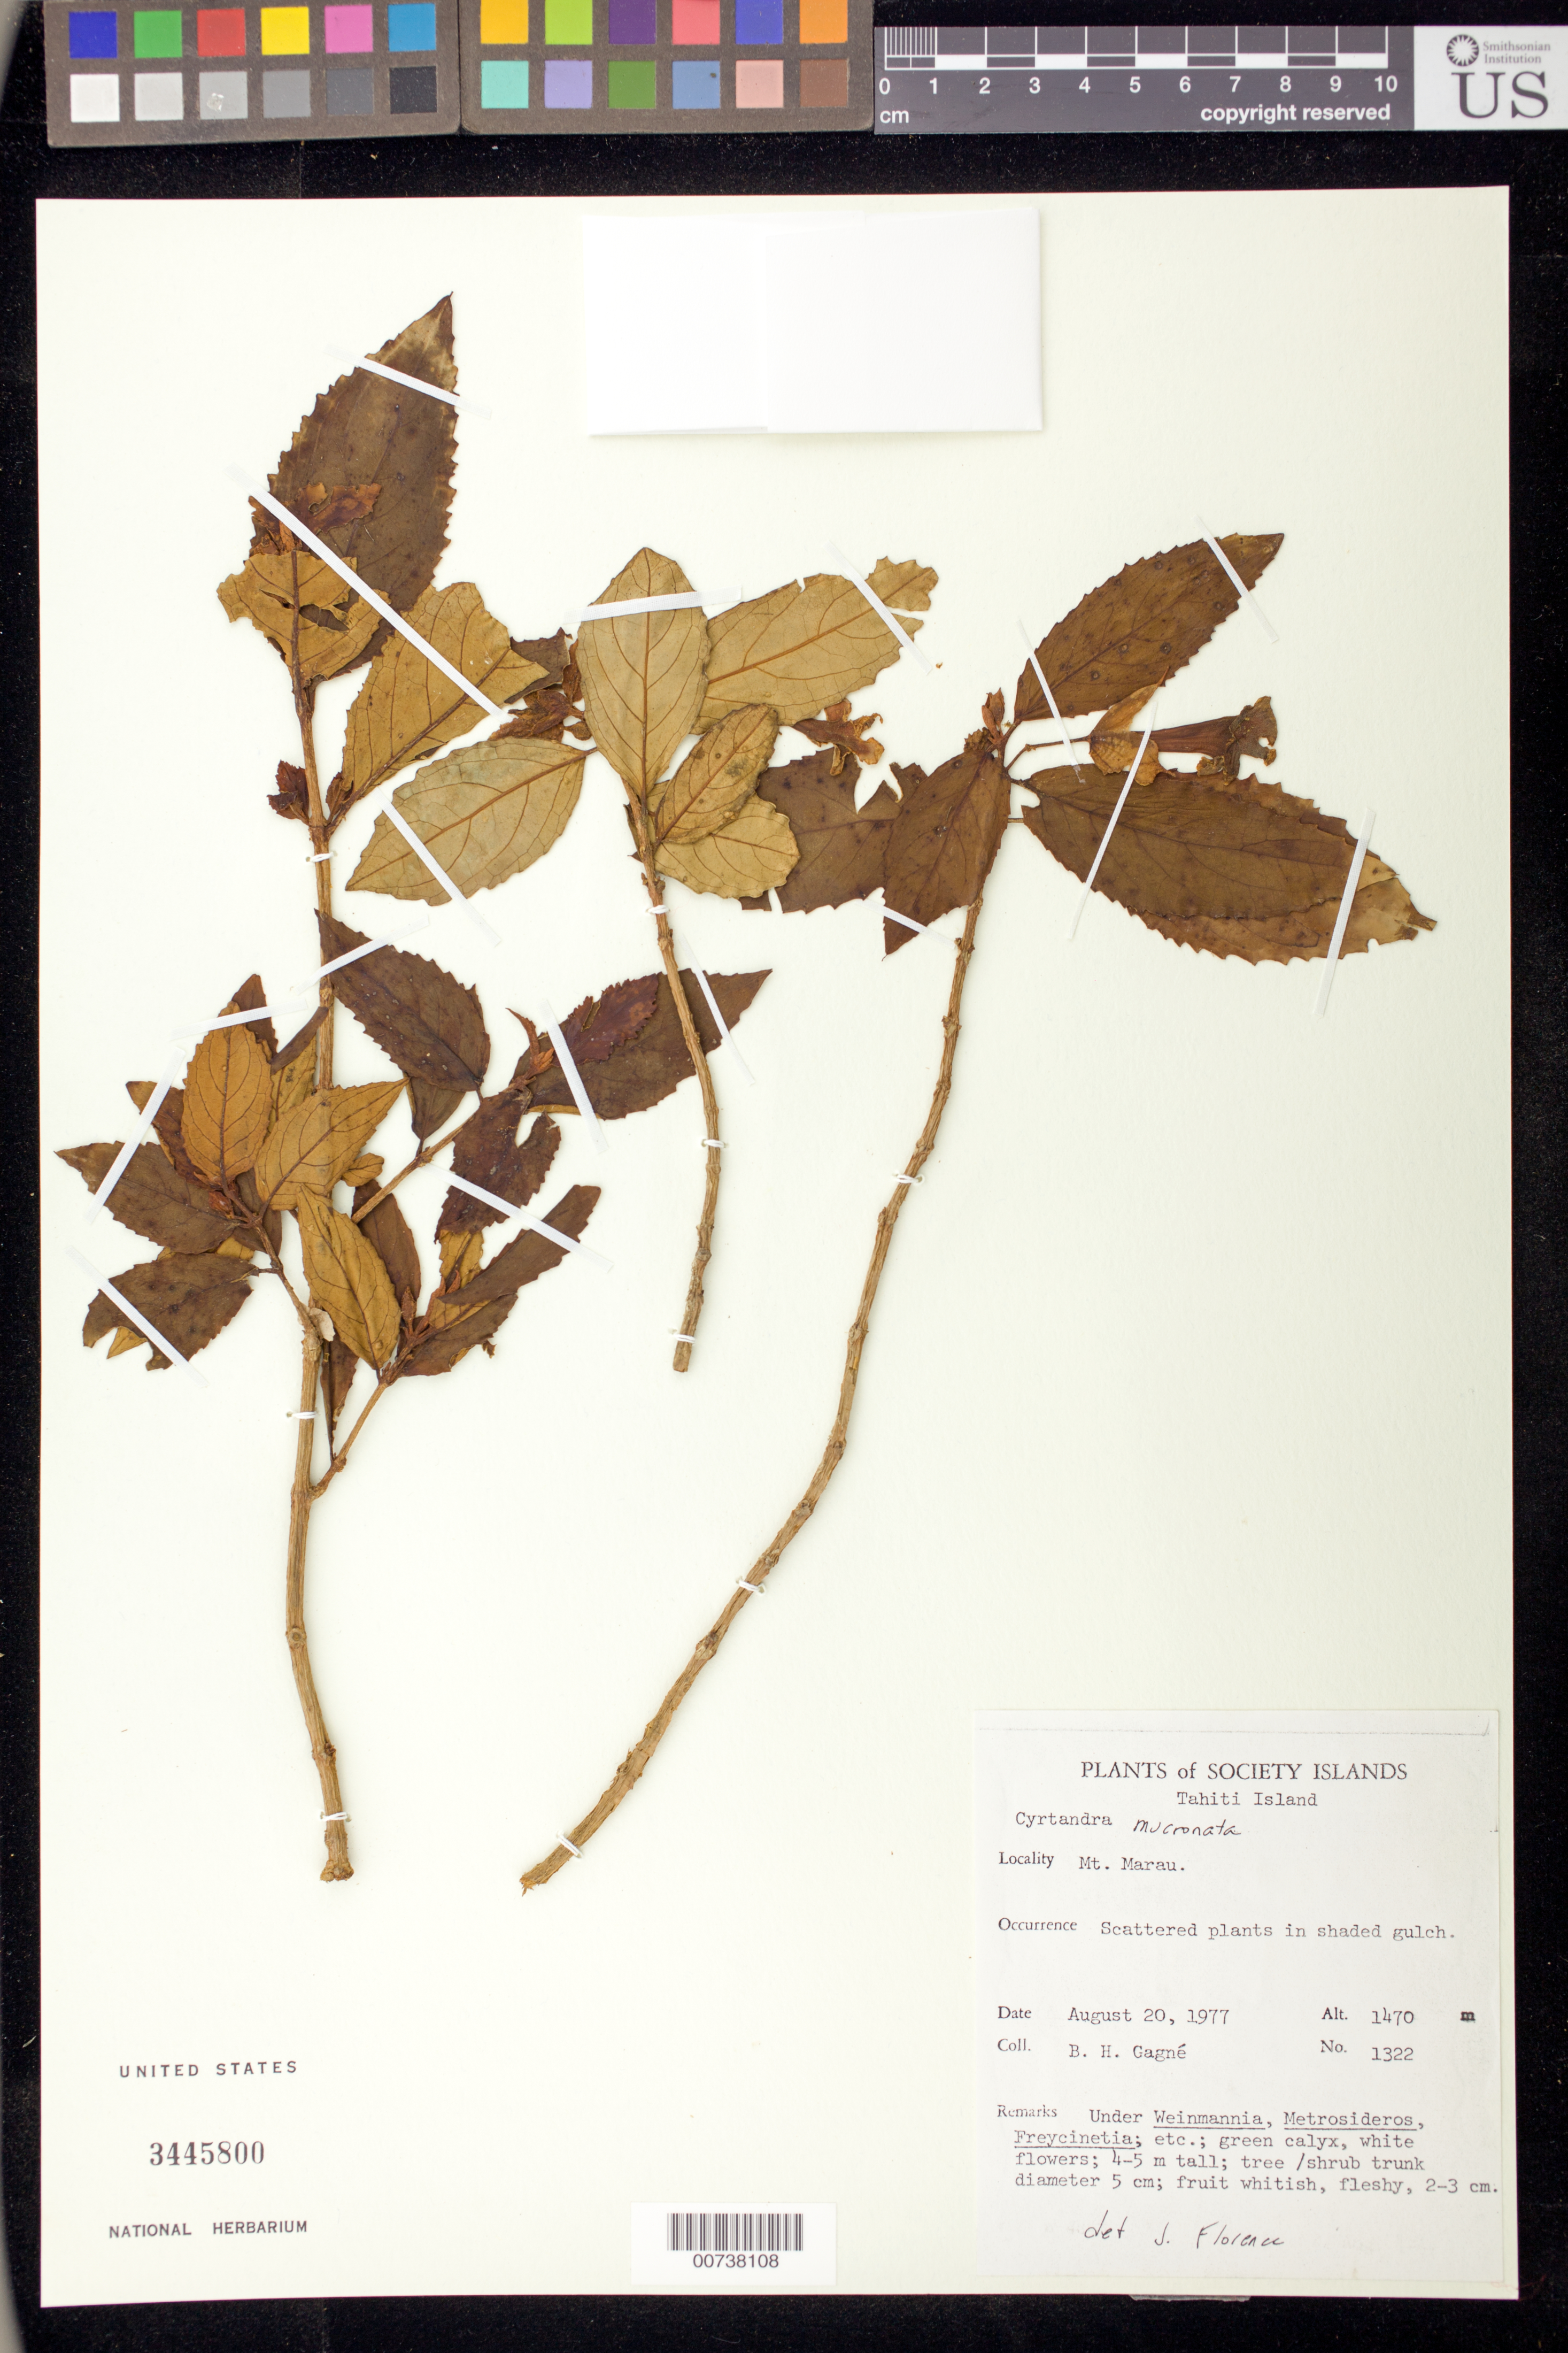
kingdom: Plantae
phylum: Tracheophyta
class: Magnoliopsida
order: Lamiales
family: Gesneriaceae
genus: Cyrtandra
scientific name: Cyrtandra mucronata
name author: Nadeaud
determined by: Florence, J.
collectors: B. H. Gagné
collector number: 1322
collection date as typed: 20 Aug 1977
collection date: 1977-08-20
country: French Polynesia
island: Tahiti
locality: Mt. Marau.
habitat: Scattered plants in shaded gulch.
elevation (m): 1470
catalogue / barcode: US 3445800